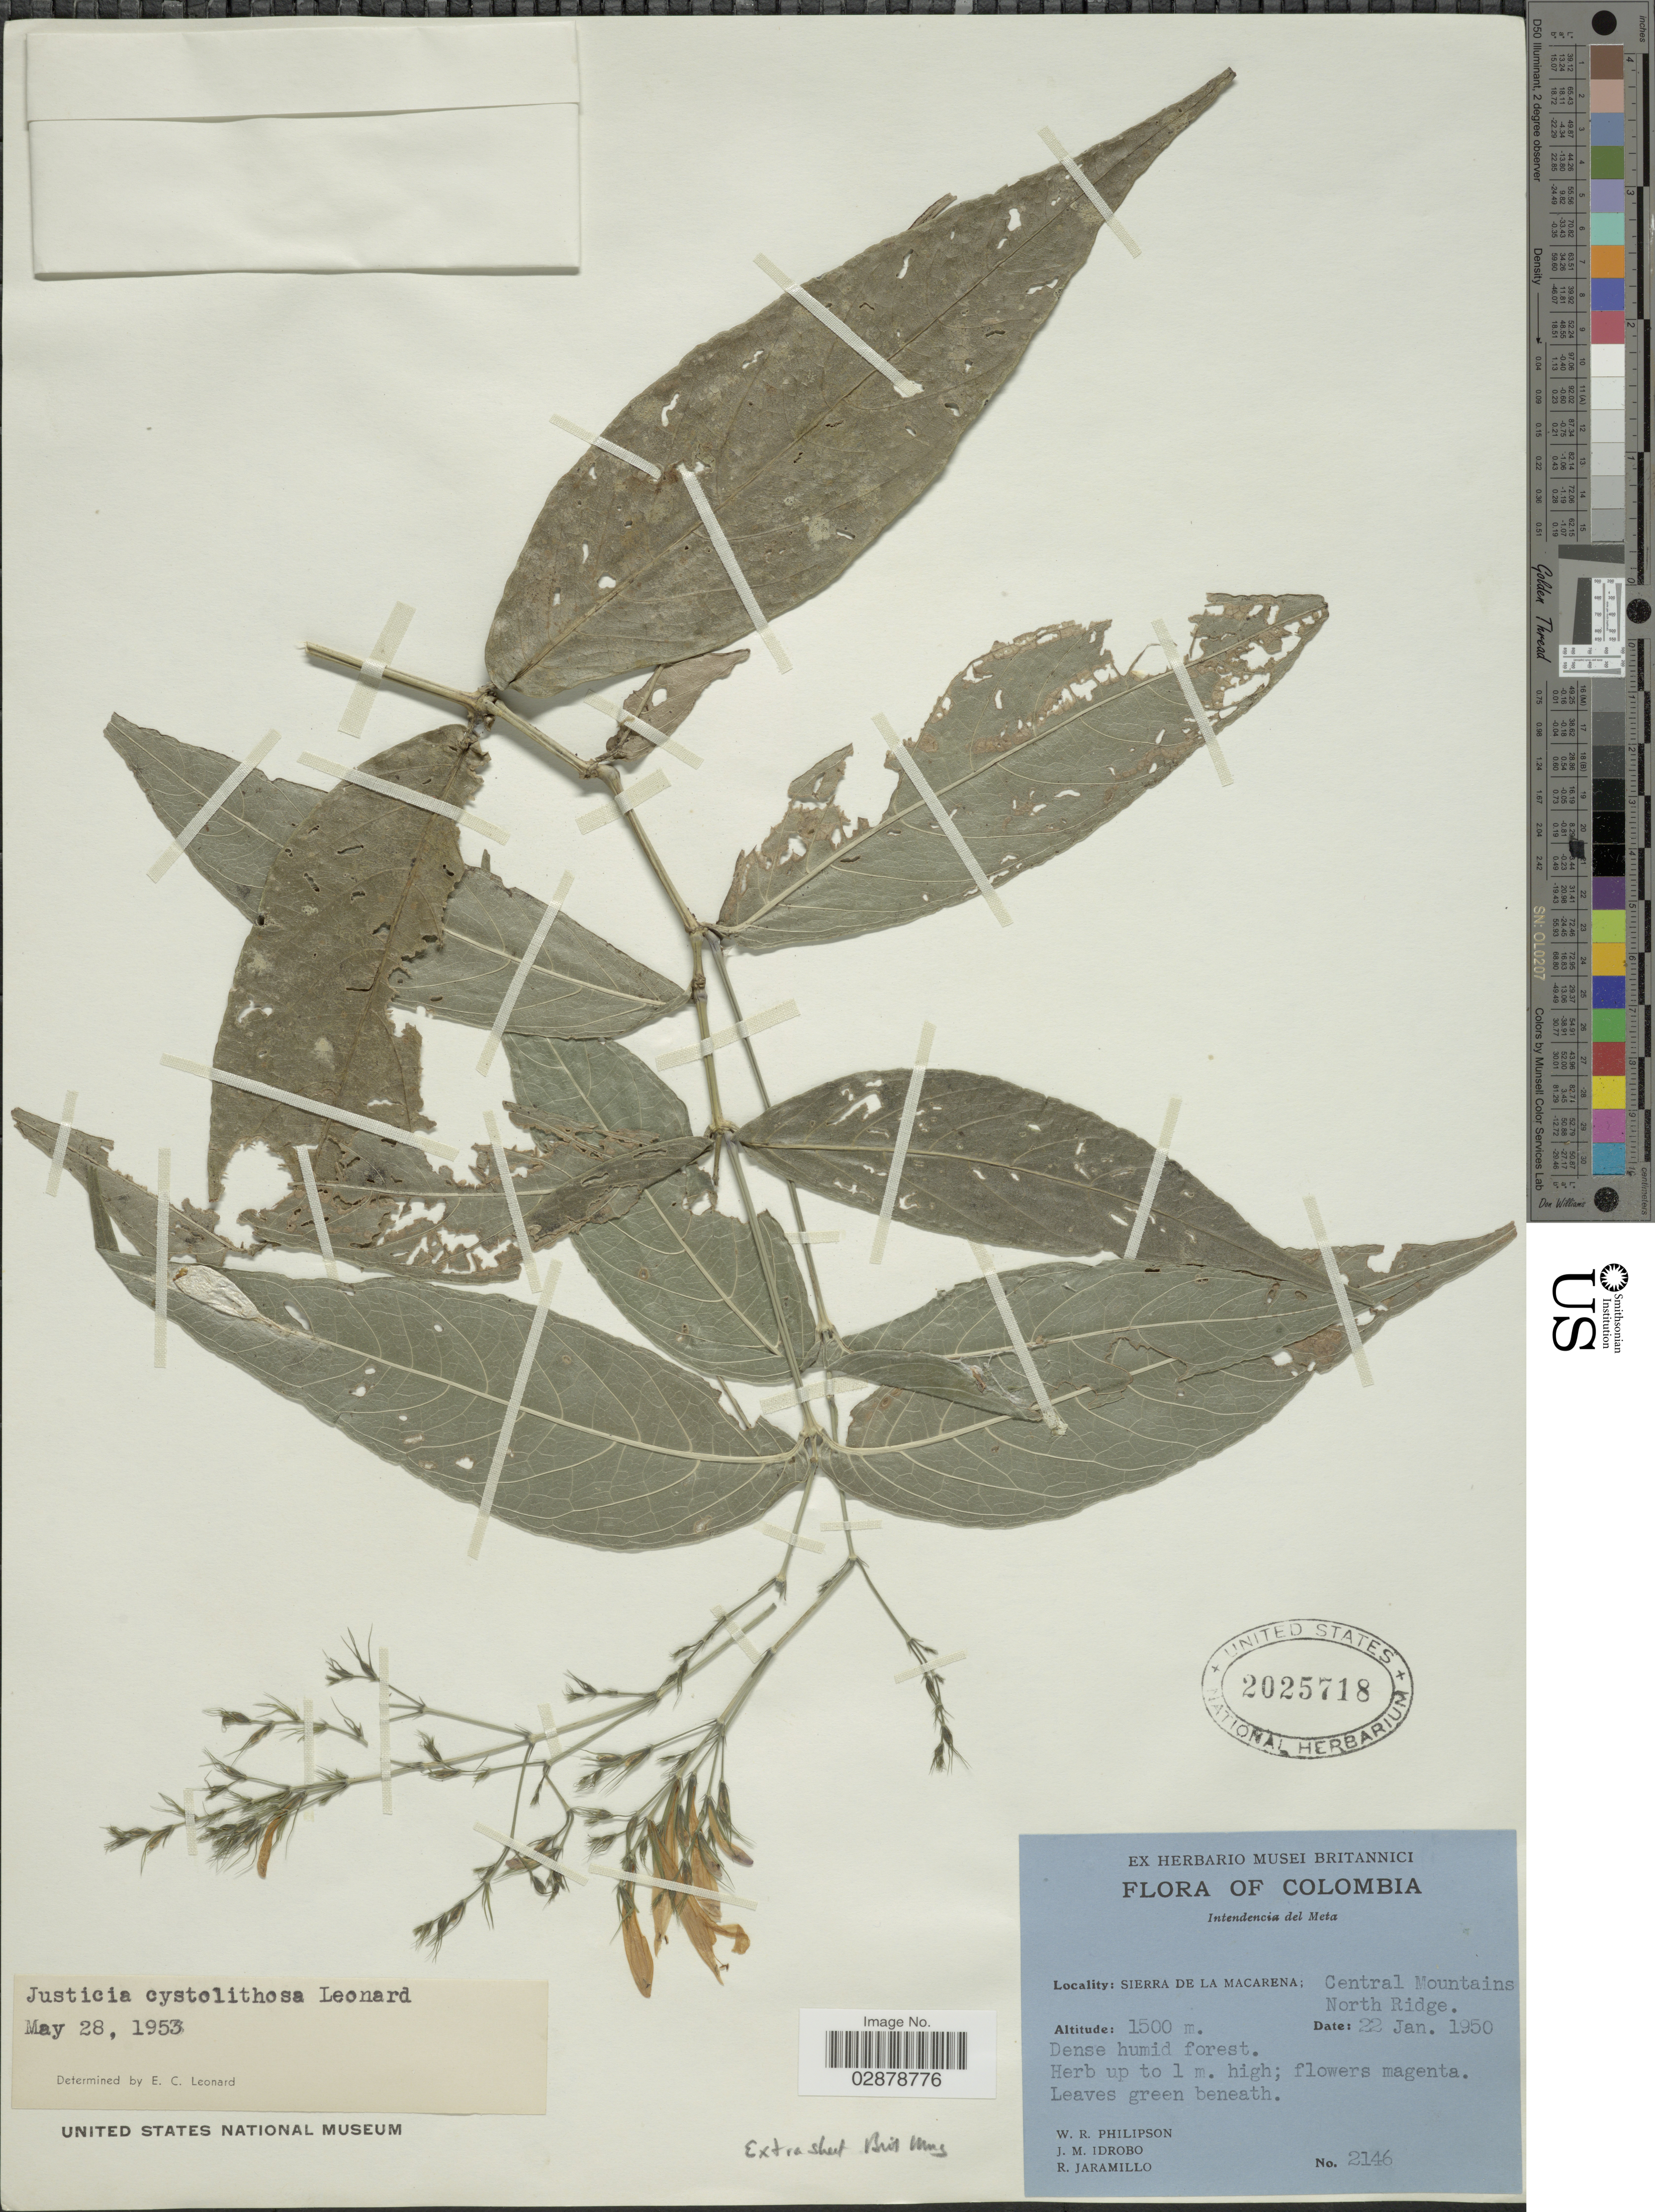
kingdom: Plantae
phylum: Tracheophyta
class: Magnoliopsida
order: Lamiales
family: Acanthaceae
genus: Justicia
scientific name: Justicia cystolithosa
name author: Leonard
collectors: W. R. Philipson, J. M. Idrobo & R. Jaramillo M.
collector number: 2146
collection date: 1950-01-22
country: Colombia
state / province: Meta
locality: Intendencia del Meta. Sierra de la Macarena: Central Mountains. North Ridge.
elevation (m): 1500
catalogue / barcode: US 2025718